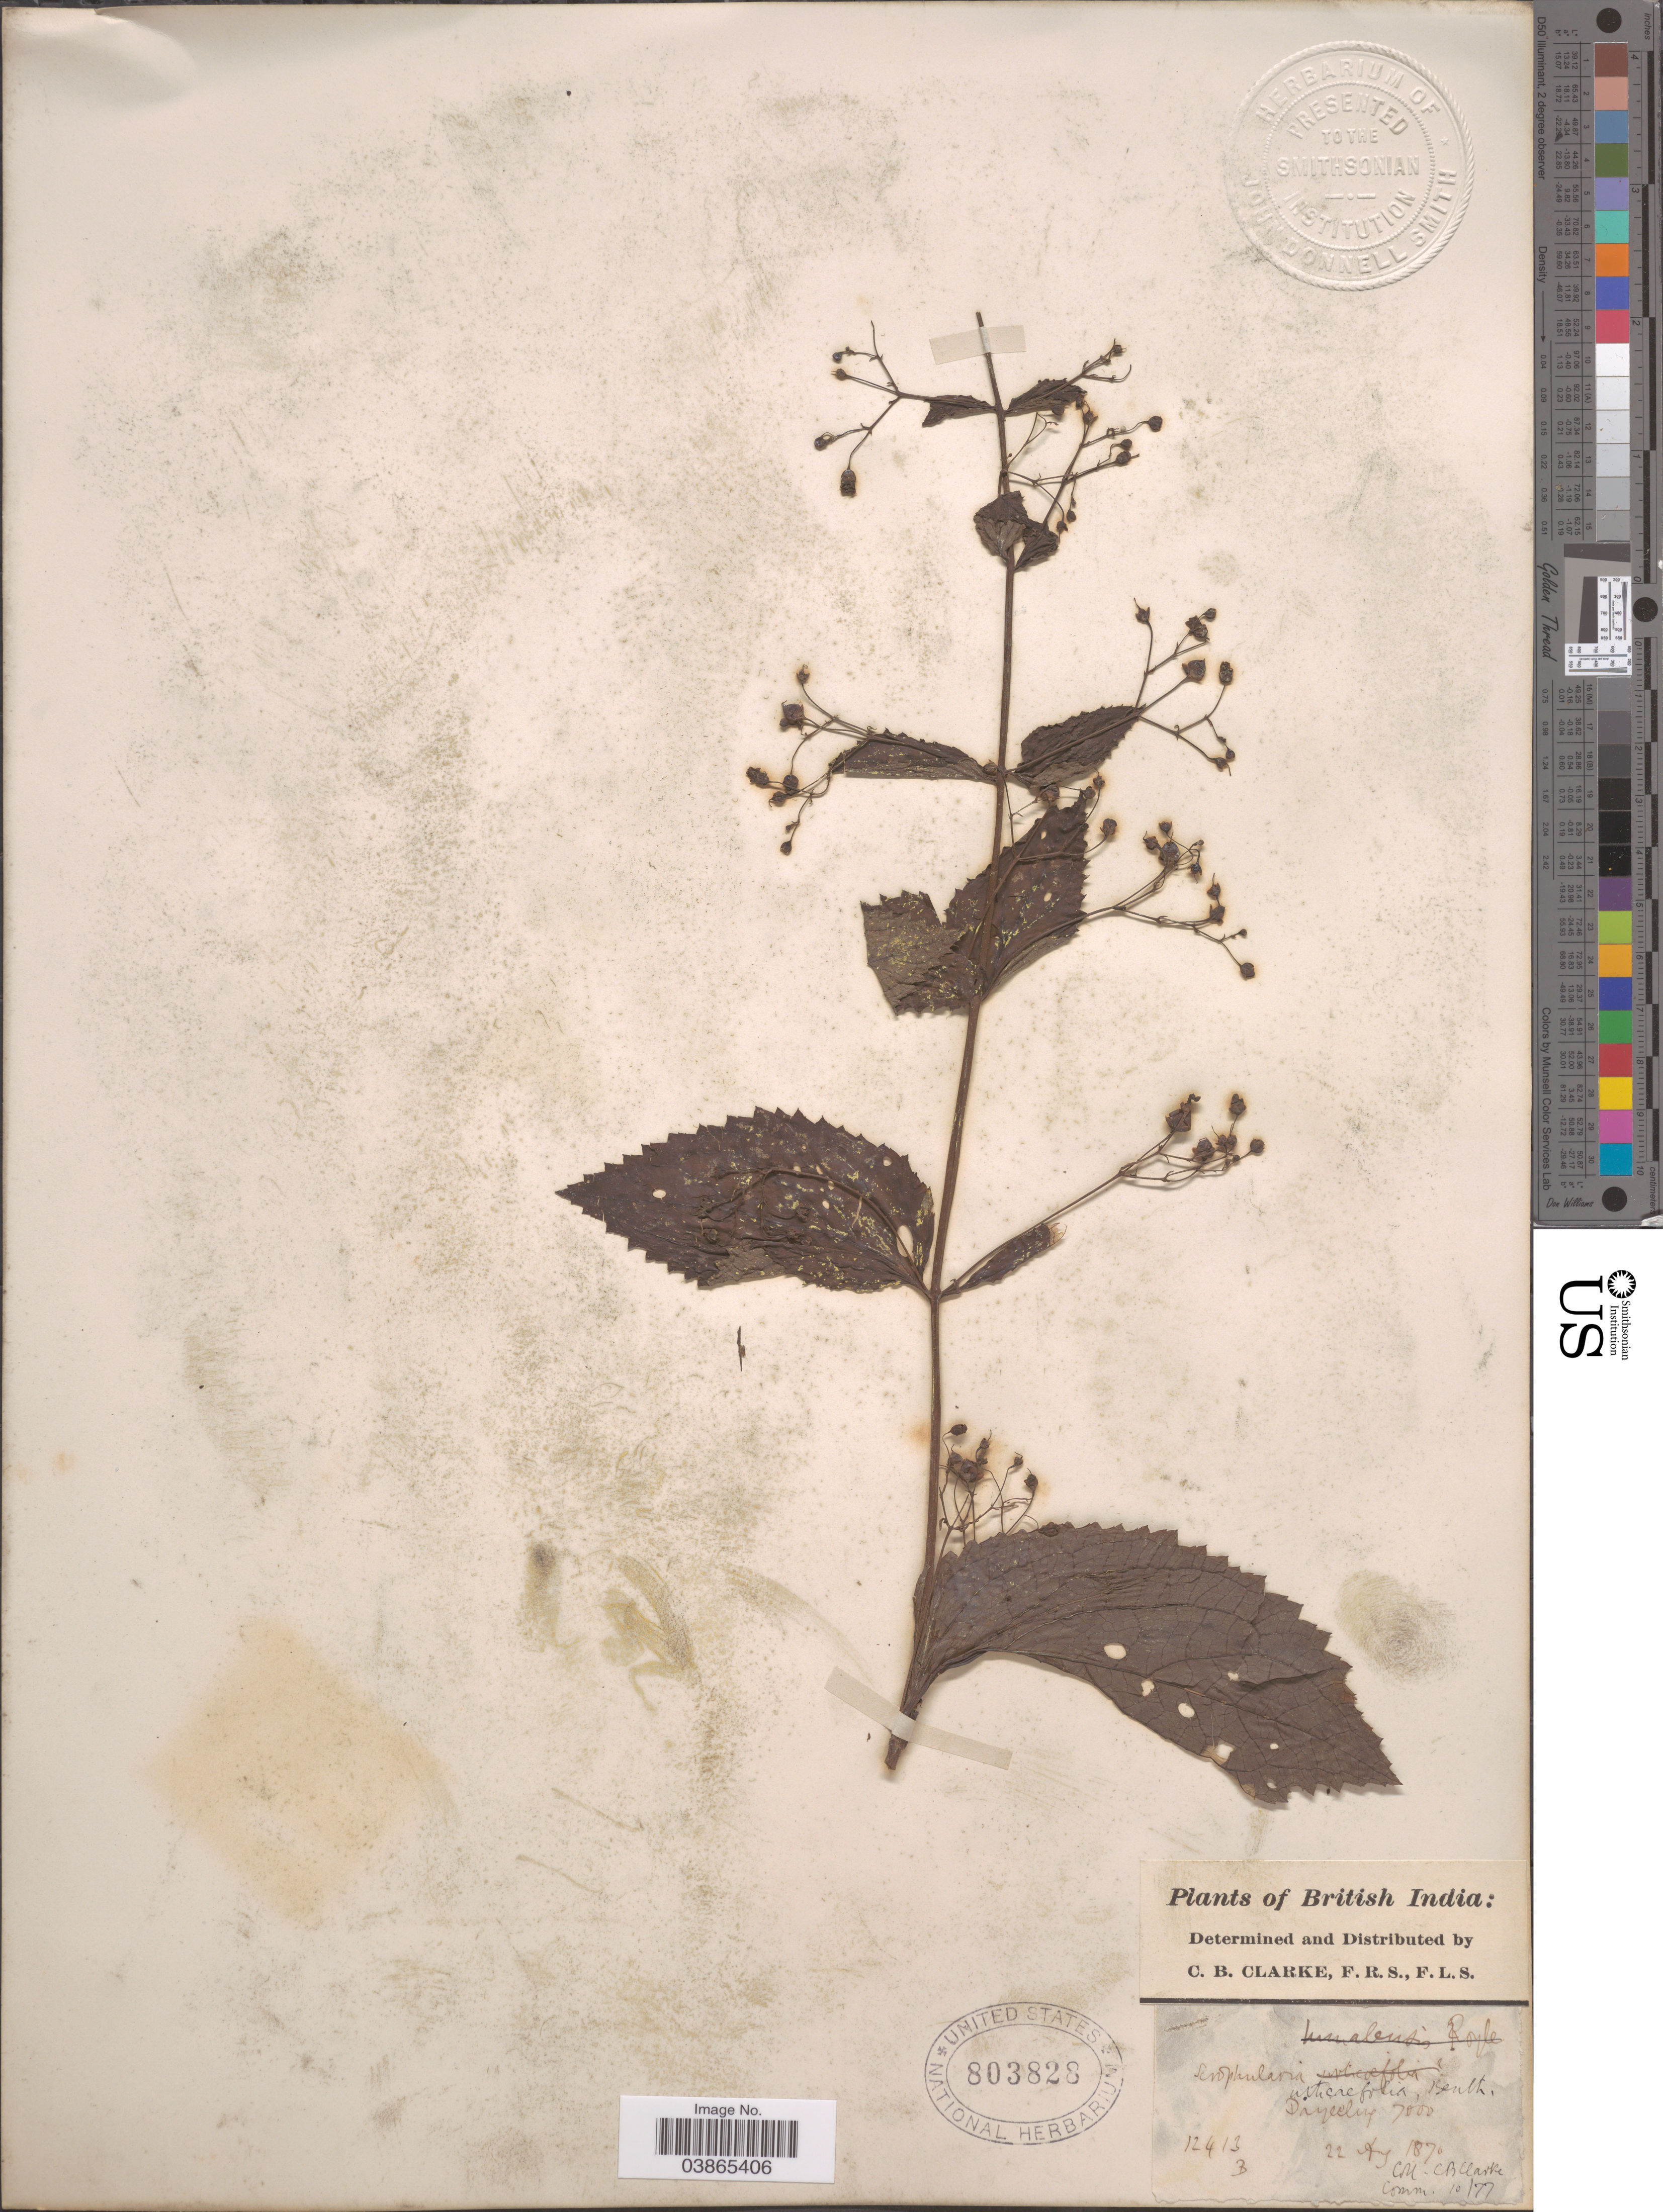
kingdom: Plantae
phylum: Tracheophyta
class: Magnoliopsida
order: Lamiales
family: Scrophulariaceae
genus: Scrophularia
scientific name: Scrophularia urticifolia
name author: Benth.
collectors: C. B. Clarke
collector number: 12413B*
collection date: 1870-08-22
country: India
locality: British India. Dayelli.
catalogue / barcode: US 803828